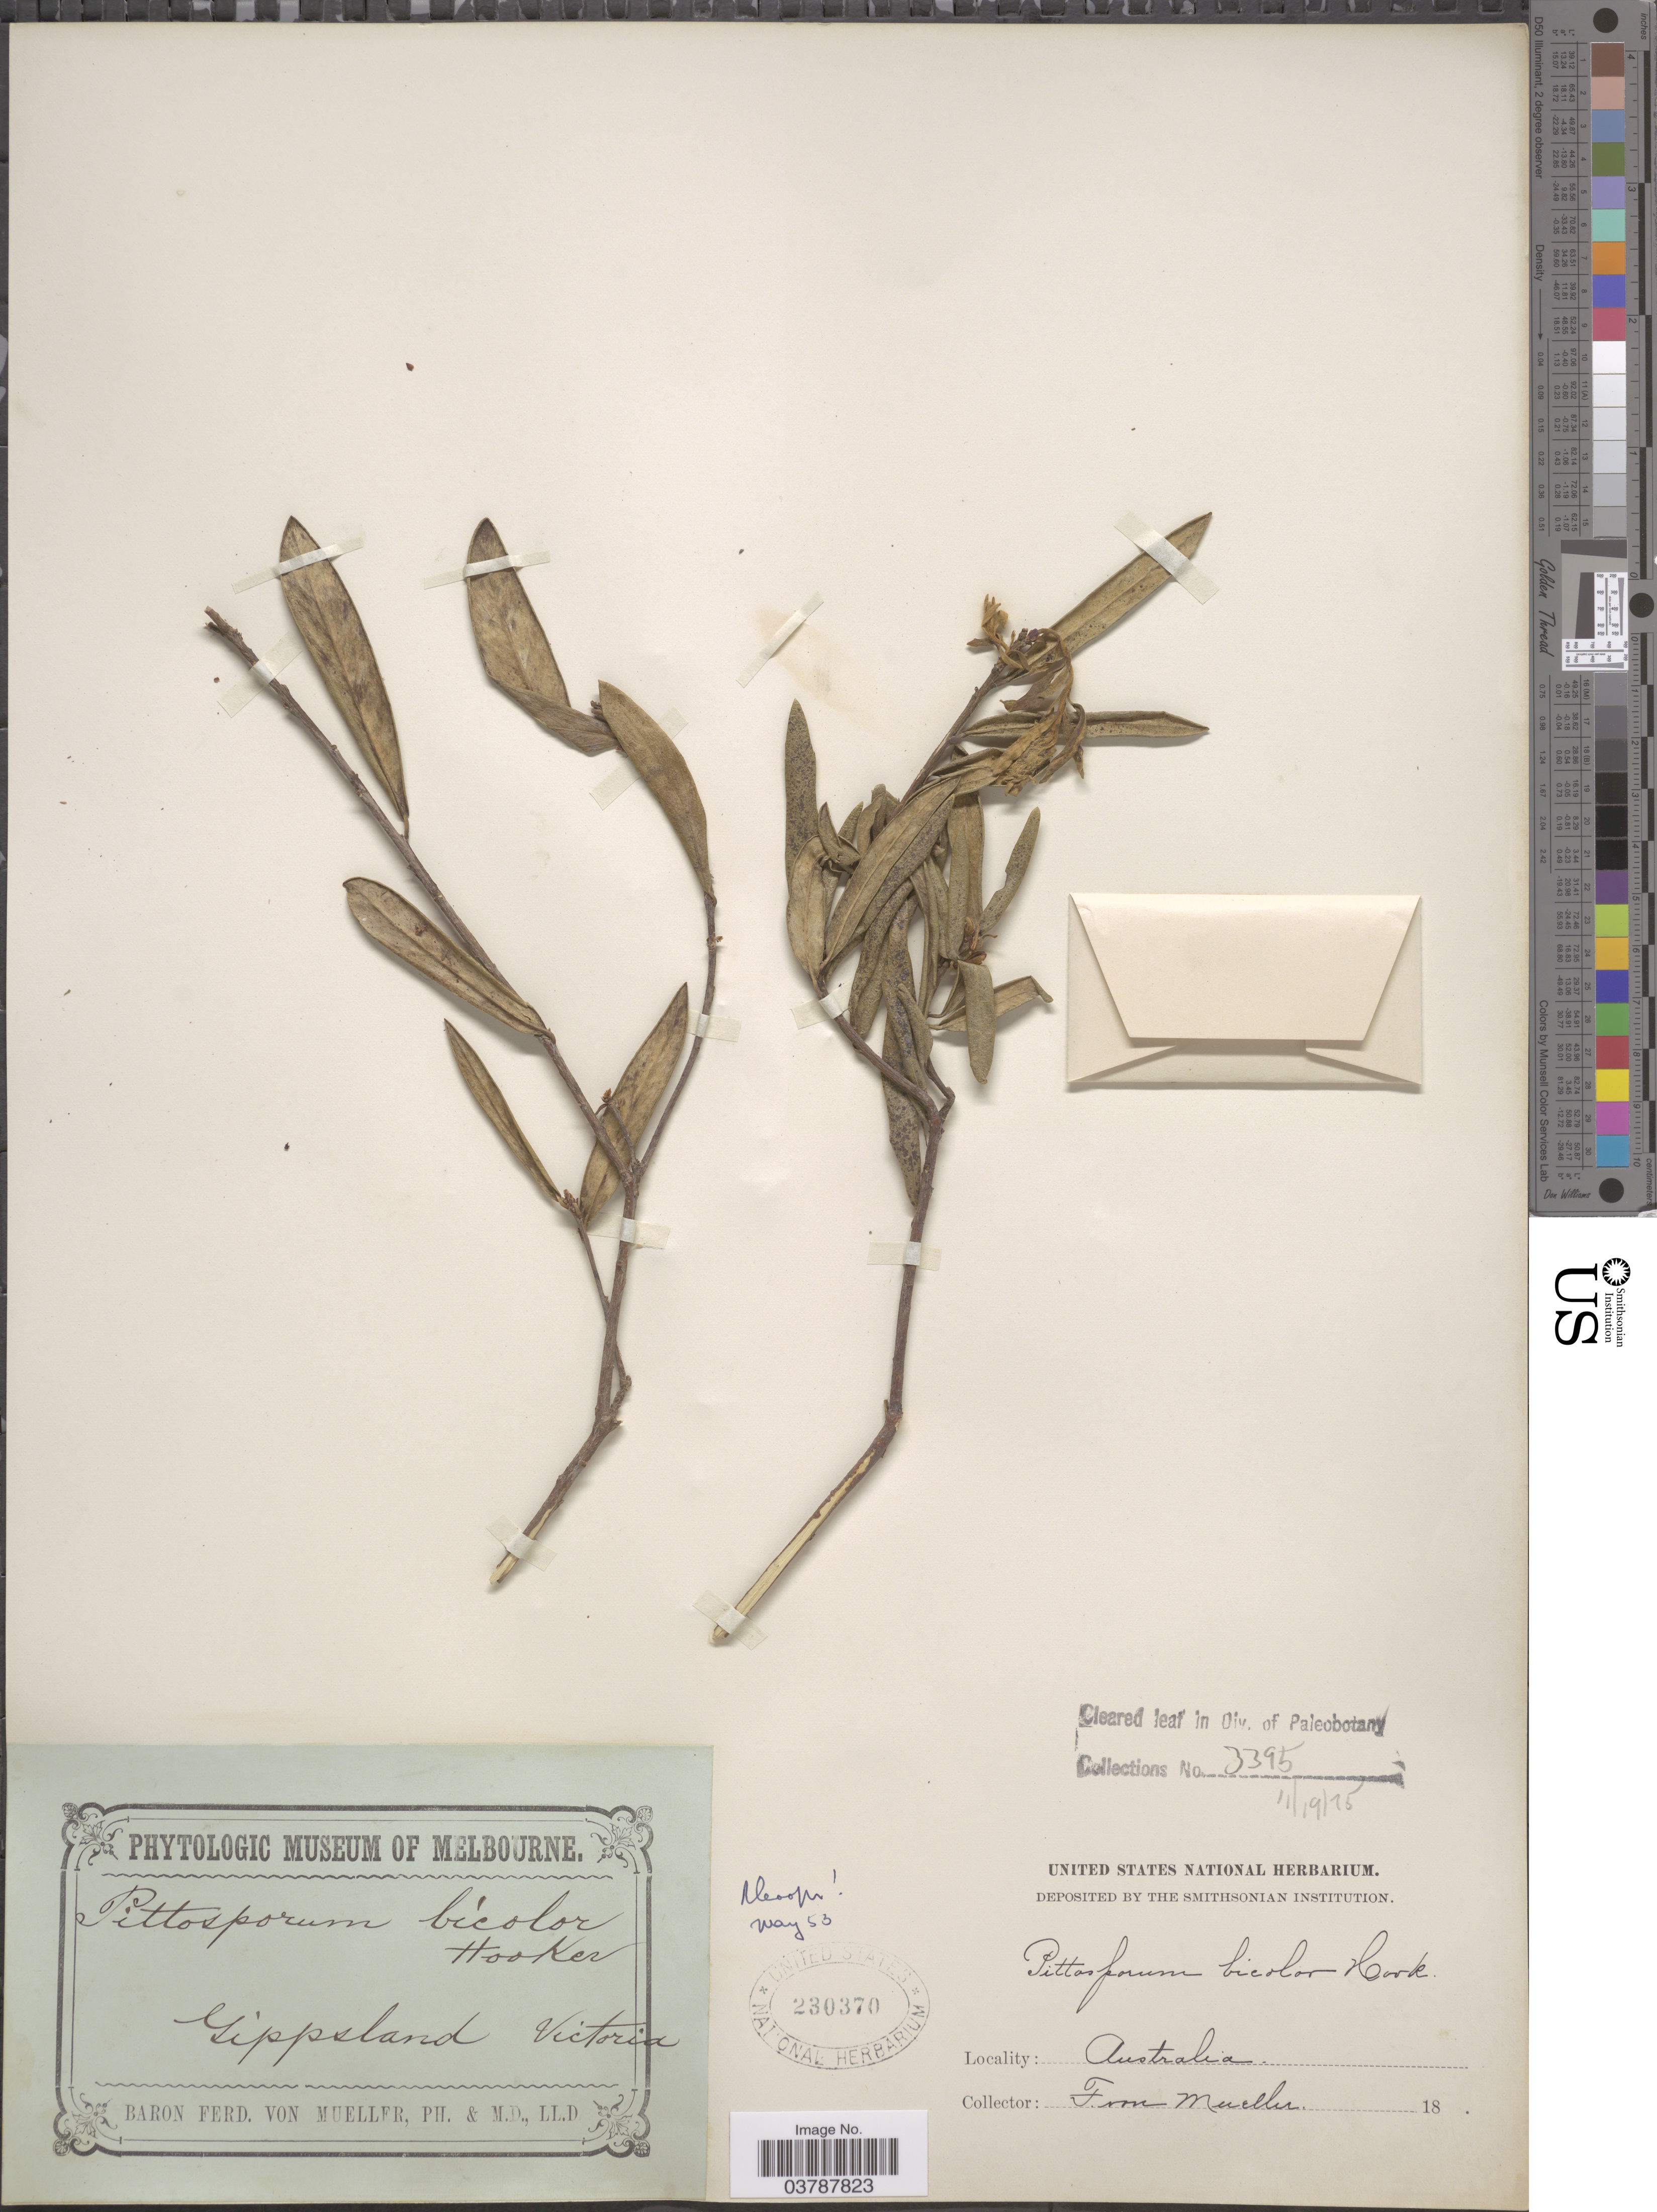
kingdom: Plantae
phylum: Tracheophyta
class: Magnoliopsida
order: Apiales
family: Pittosporaceae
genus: Pittosporum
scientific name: Pittosporum bicolor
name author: Hook.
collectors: F. Von Mueller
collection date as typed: Transcribed d/m/y: //18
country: Australia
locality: Gippsland, Victoria.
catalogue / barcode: US 230370